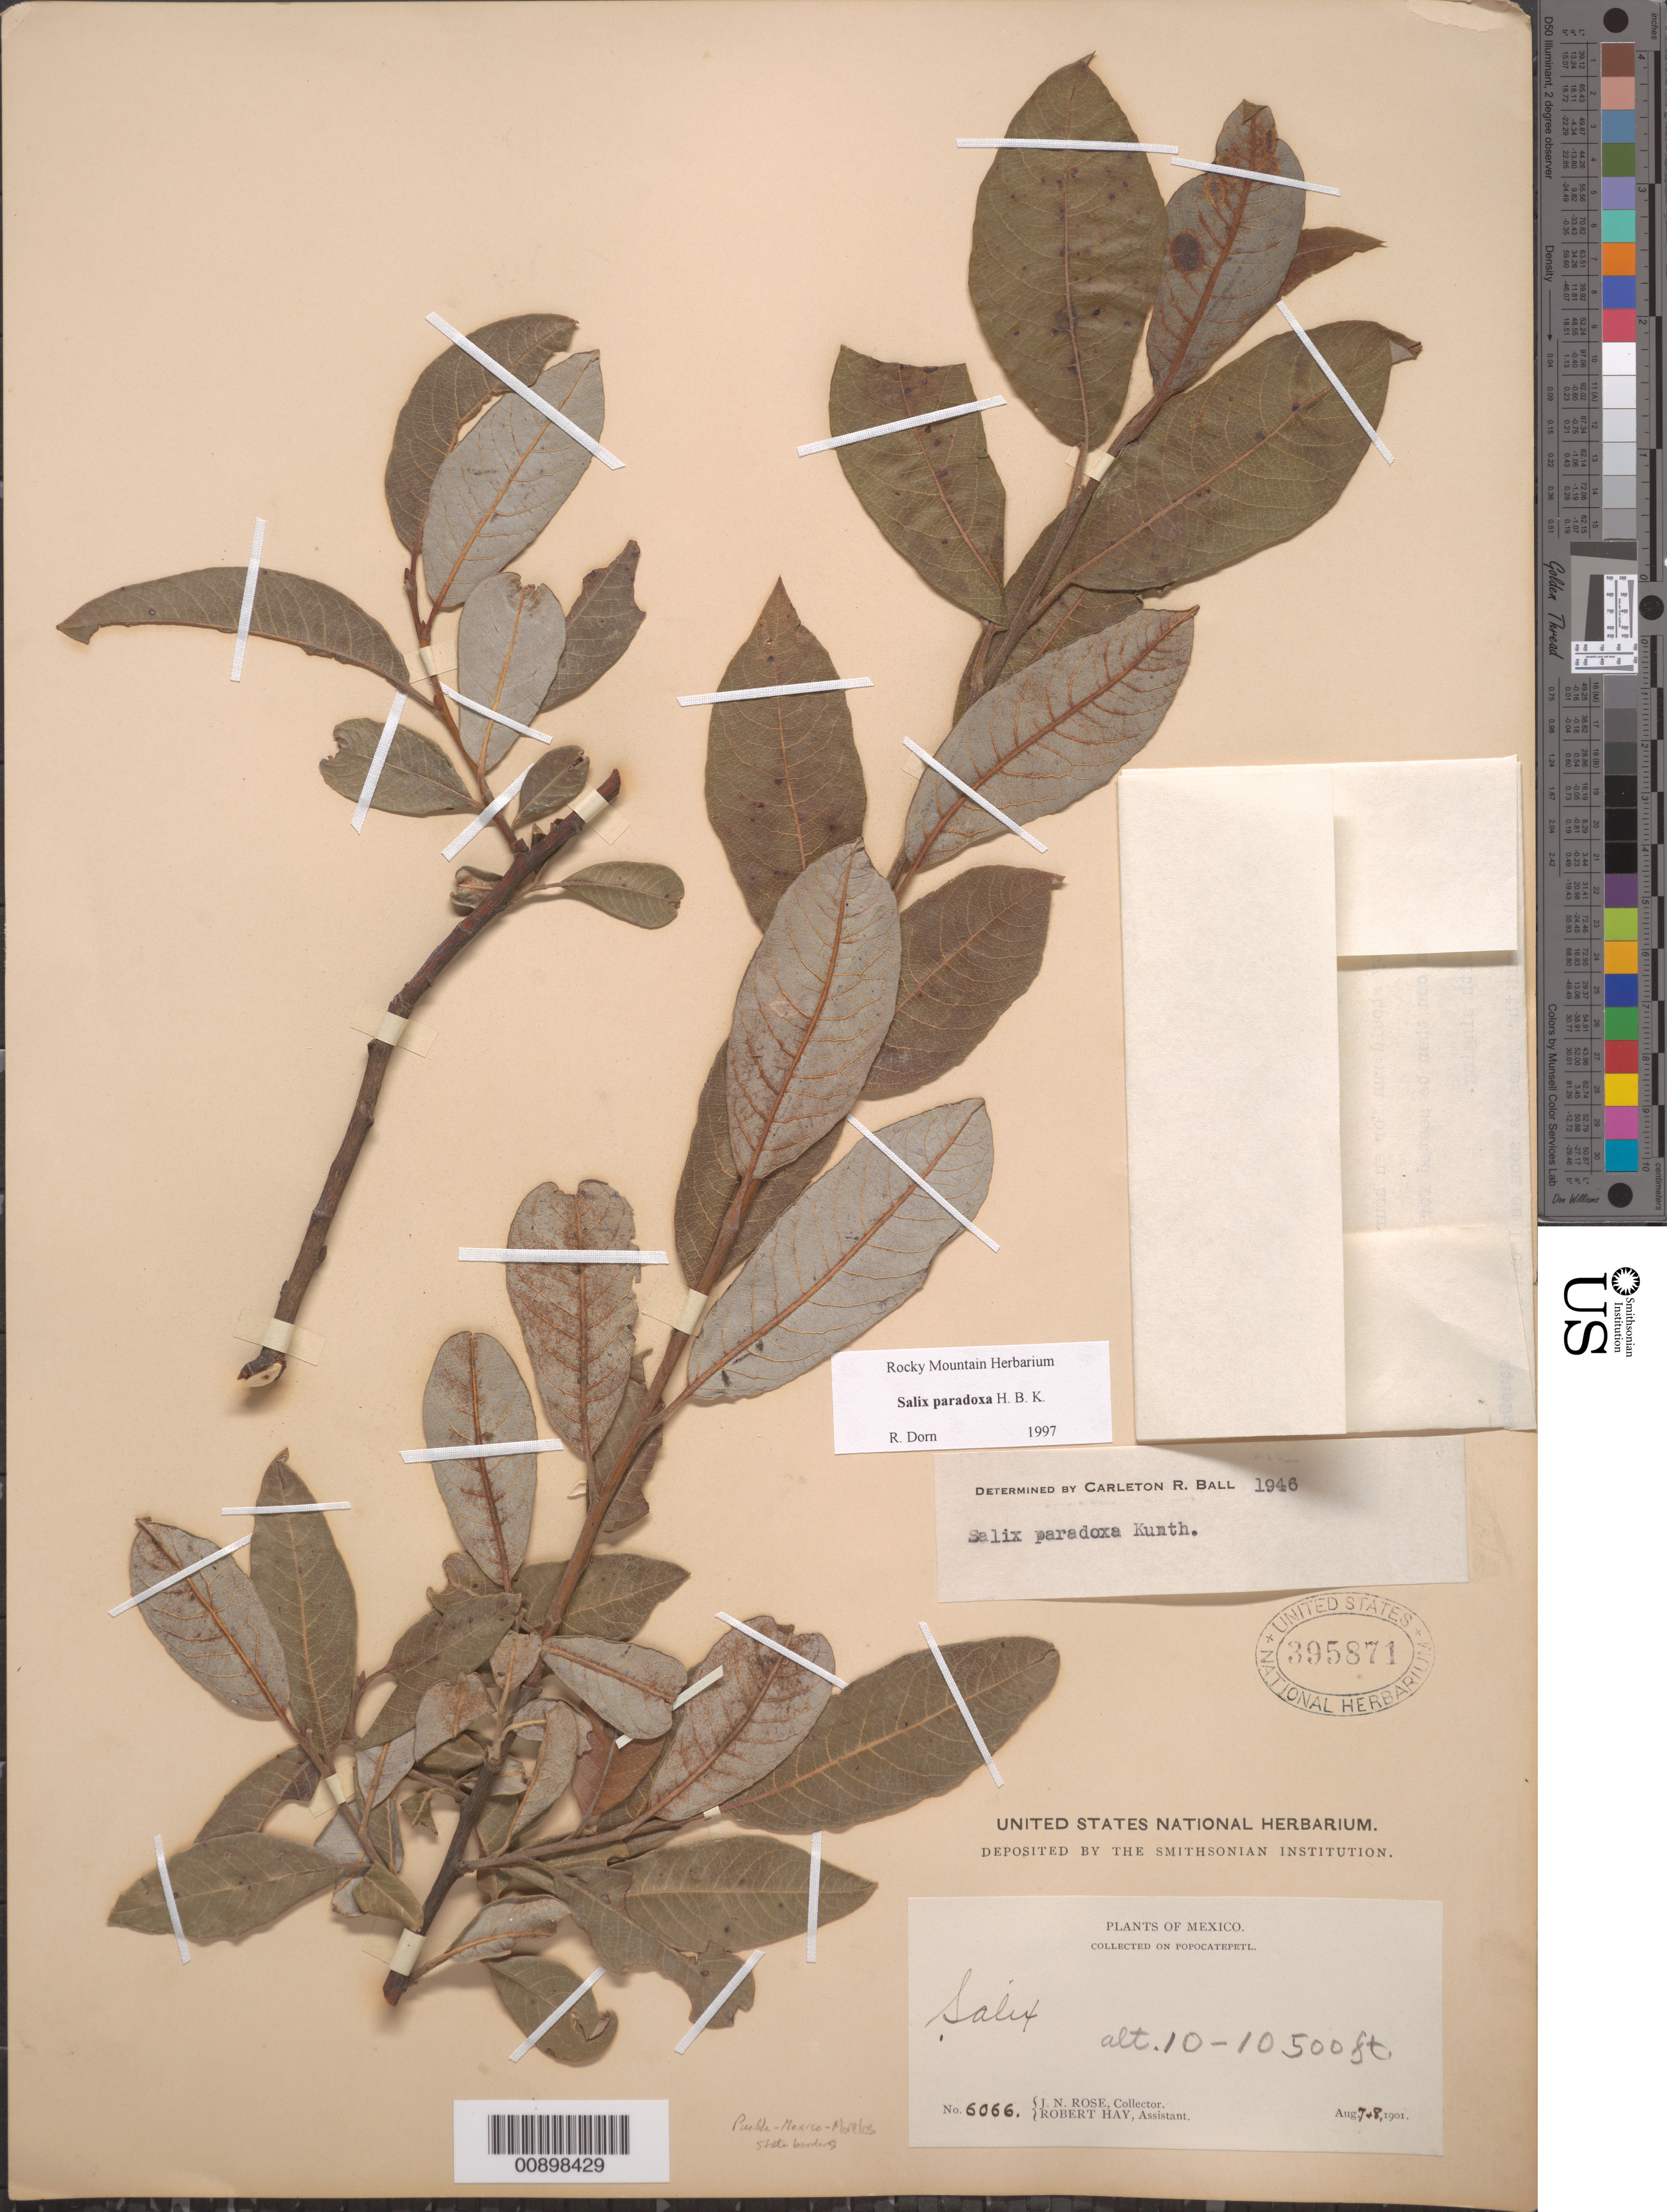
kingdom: Plantae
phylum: Tracheophyta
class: Magnoliopsida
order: Malpighiales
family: Salicaceae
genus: Salix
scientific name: Salix paradoxa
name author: Kunth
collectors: J. N. Rose & R. Hay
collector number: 6066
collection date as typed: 07 Aug 1901 to 08 Aug 1901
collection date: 1901-08-07/1901-08-08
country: Mexico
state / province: México / Morelos / Puebla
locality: Popocatepetl (on the borders of the states of México, Morelos and Puebla).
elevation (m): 3048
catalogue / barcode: US 395871